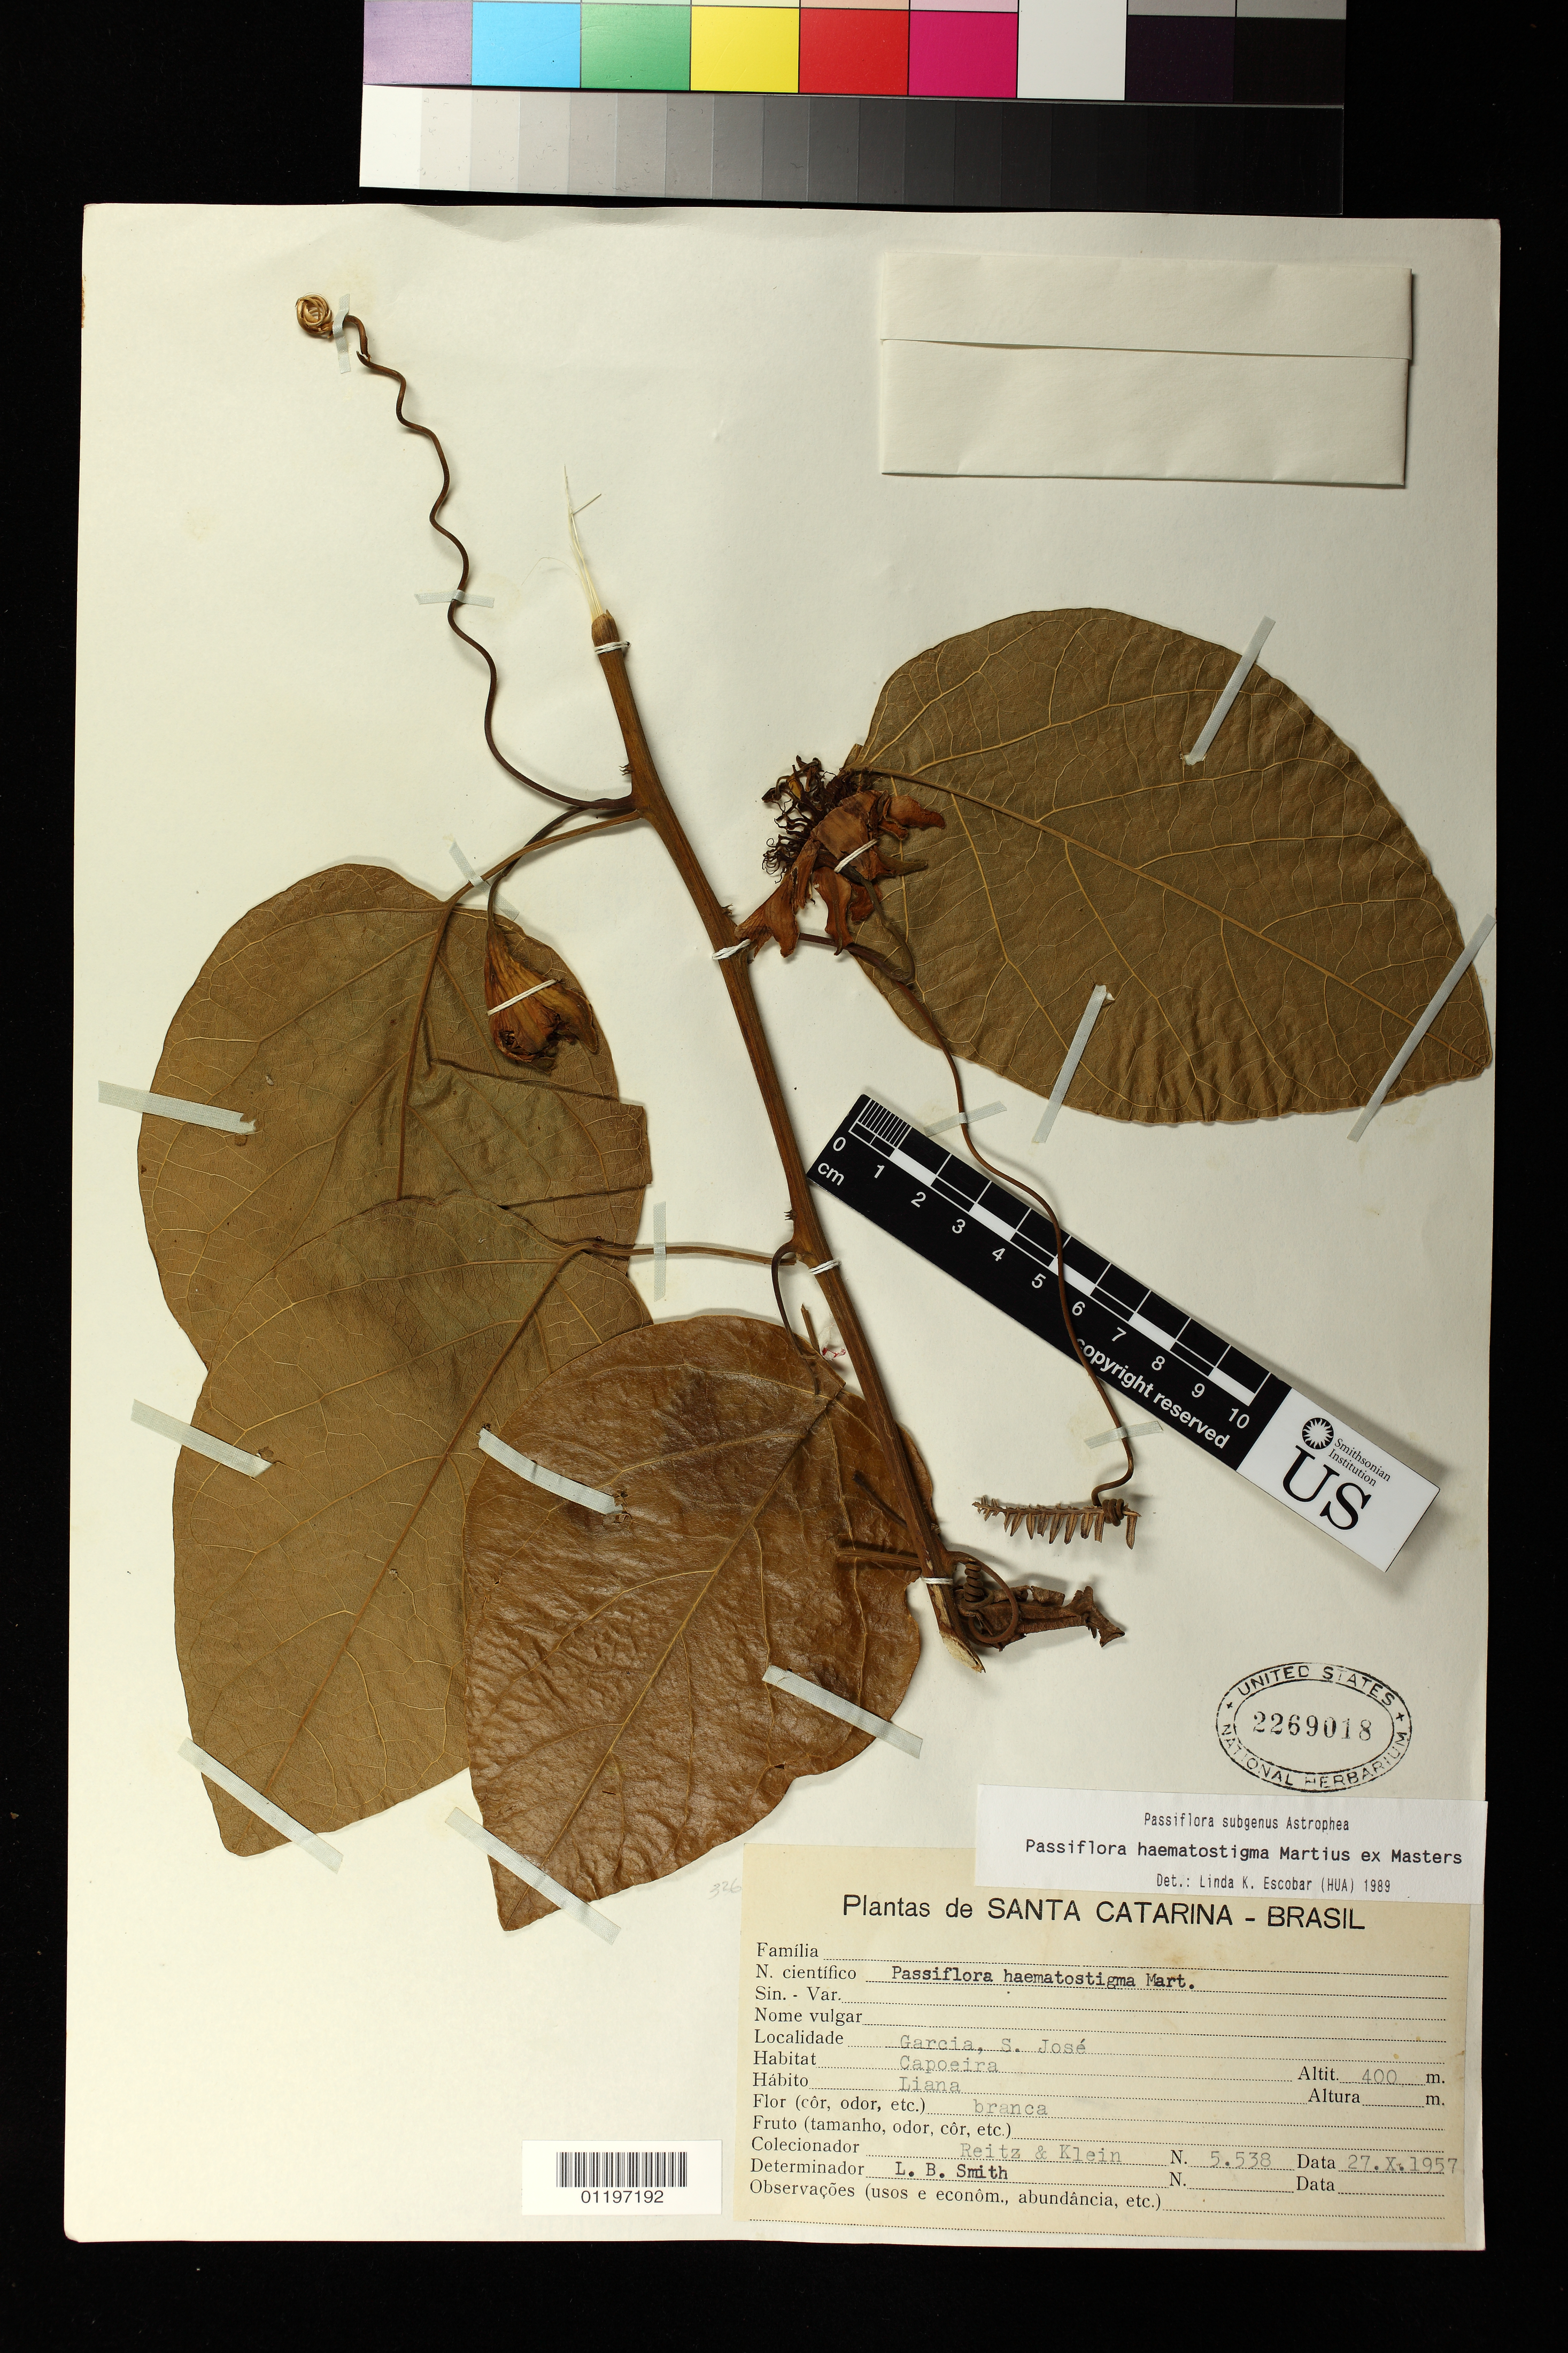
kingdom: Plantae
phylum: Tracheophyta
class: Magnoliopsida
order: Malpighiales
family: Passifloraceae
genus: Passiflora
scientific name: Passiflora haematostigma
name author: Mart. ex Mast.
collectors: R. Reitz & R. M. Klein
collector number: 5538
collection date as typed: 27 Oct 1957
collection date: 1957-10-27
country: Brazil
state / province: Santa Catarina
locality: Santa Catarina: Garcia, S. José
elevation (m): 400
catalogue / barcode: US 2269018